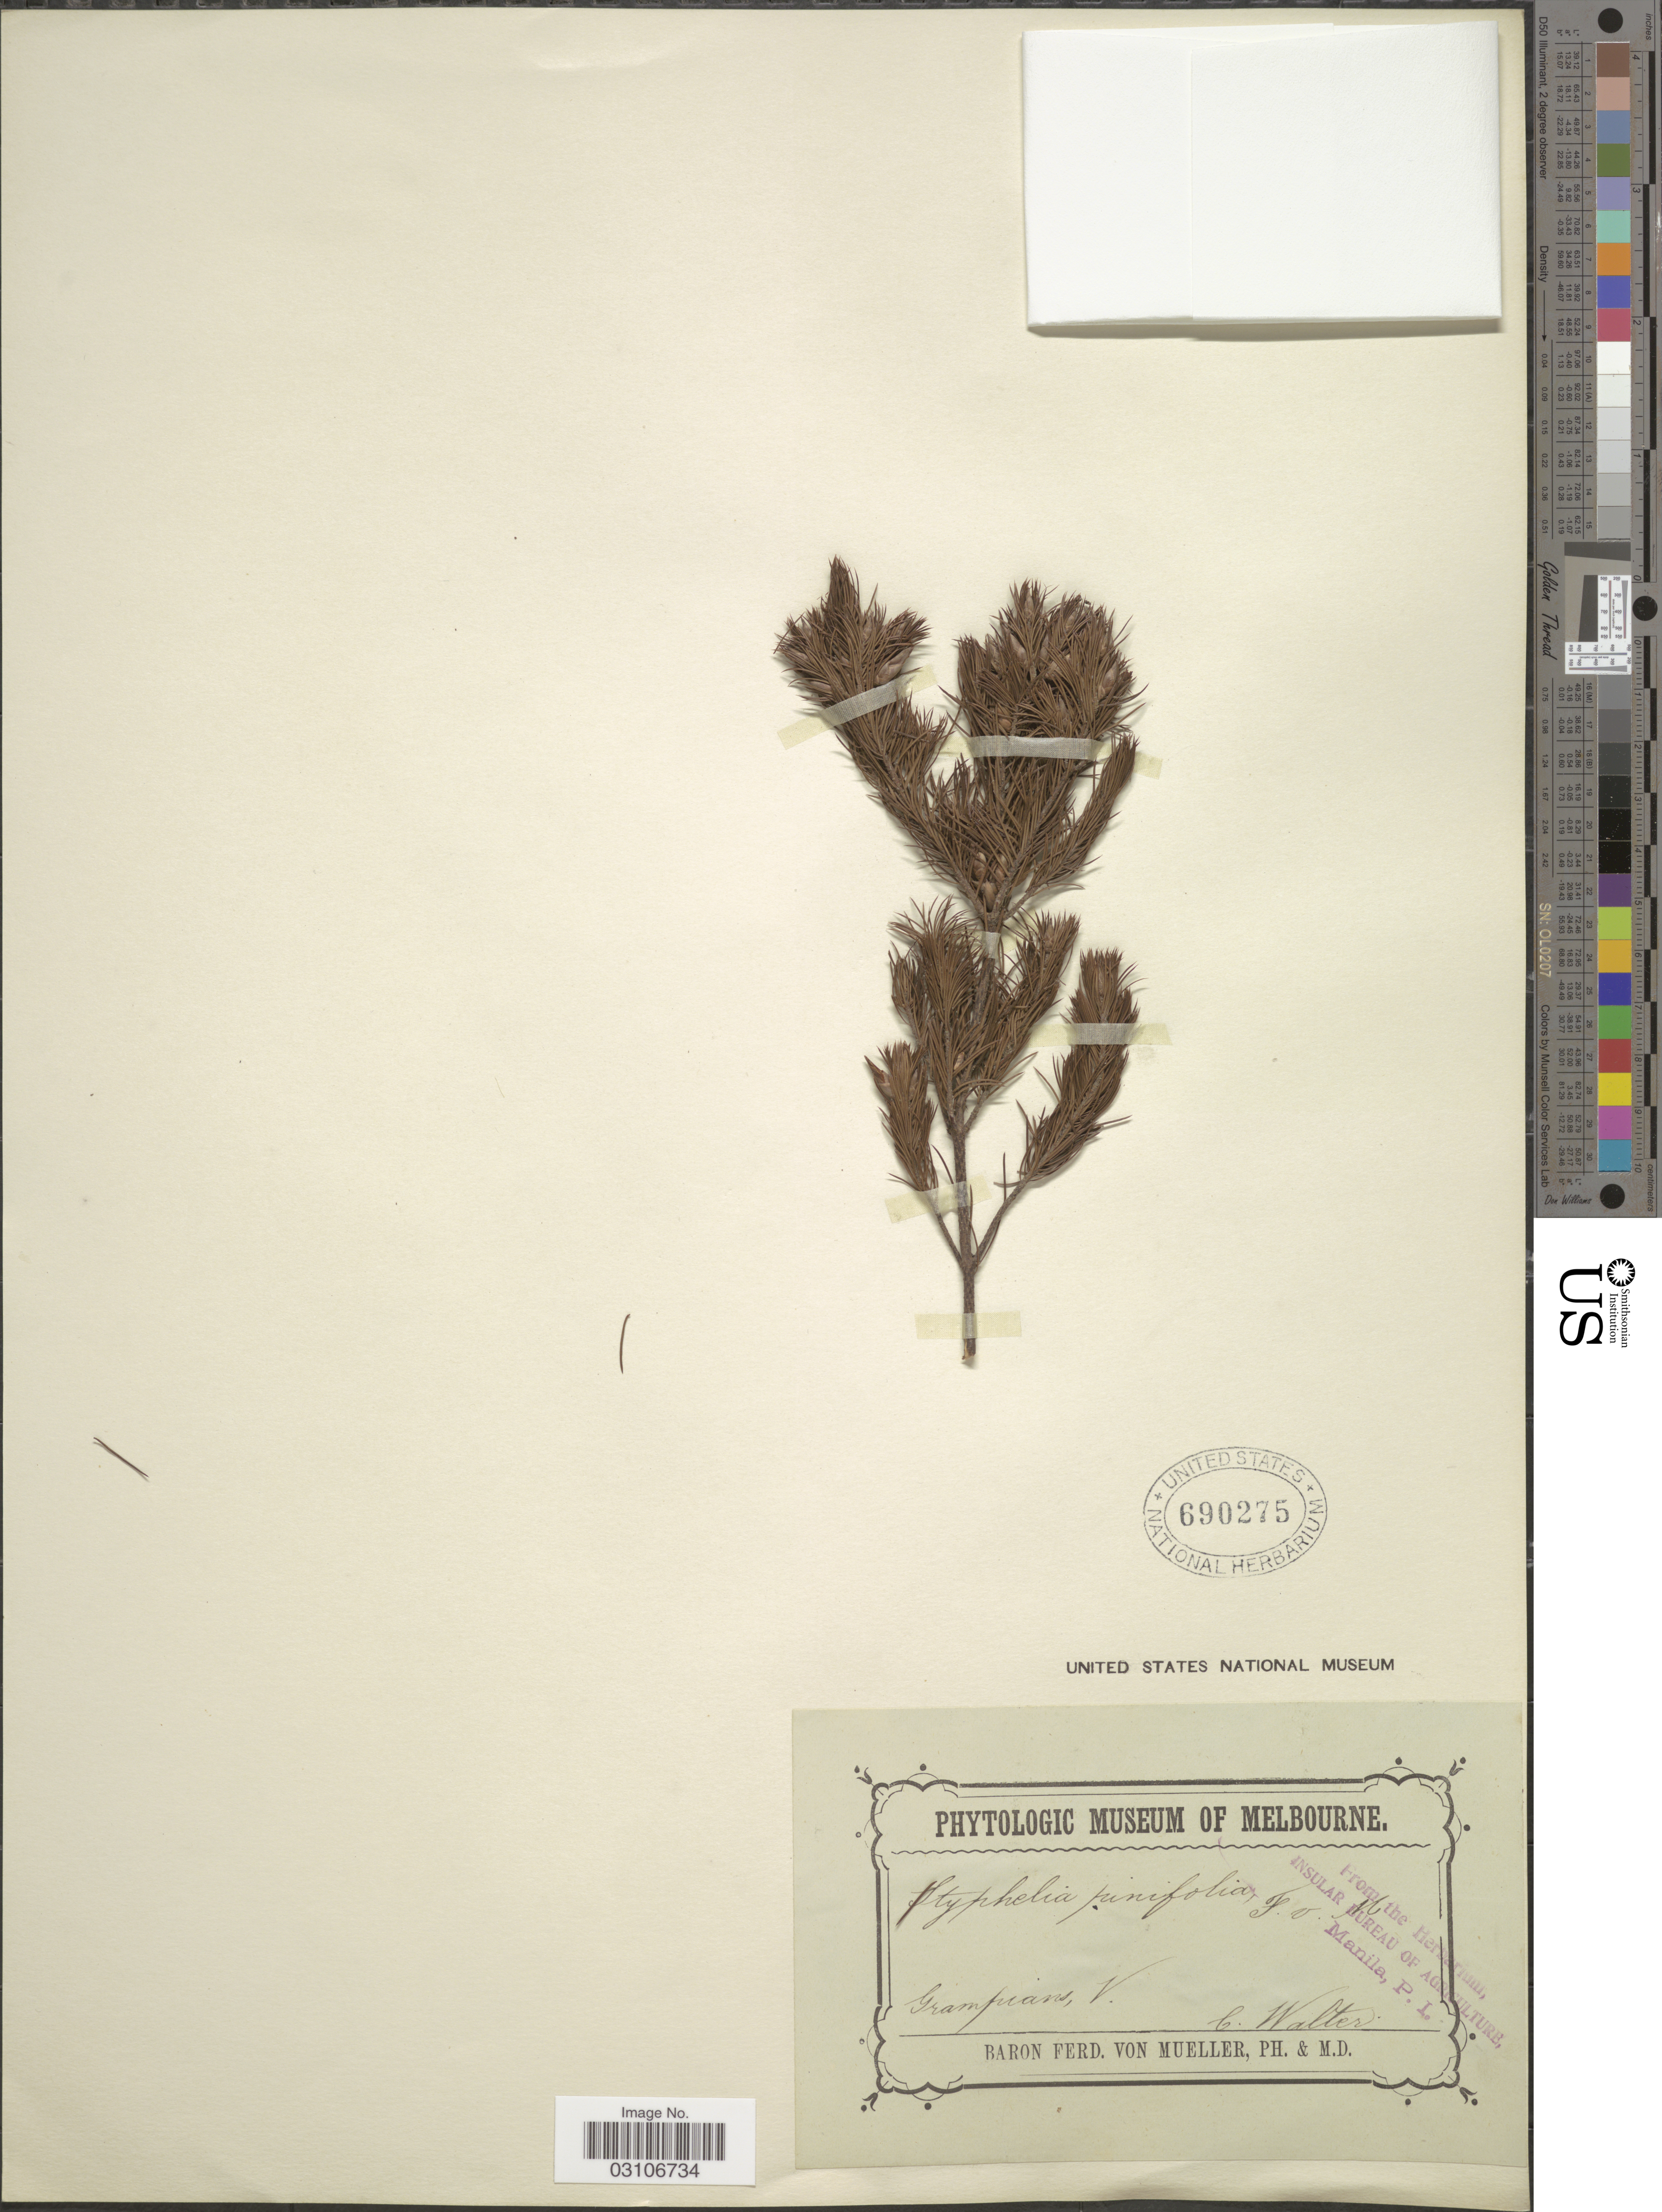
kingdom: Plantae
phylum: Tracheophyta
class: Magnoliopsida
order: Ericales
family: Ericaceae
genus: Astroloma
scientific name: Astroloma pinifolium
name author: (R. Br.) Benth.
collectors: C. Walter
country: Australia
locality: Grampians, V.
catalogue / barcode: US 690275